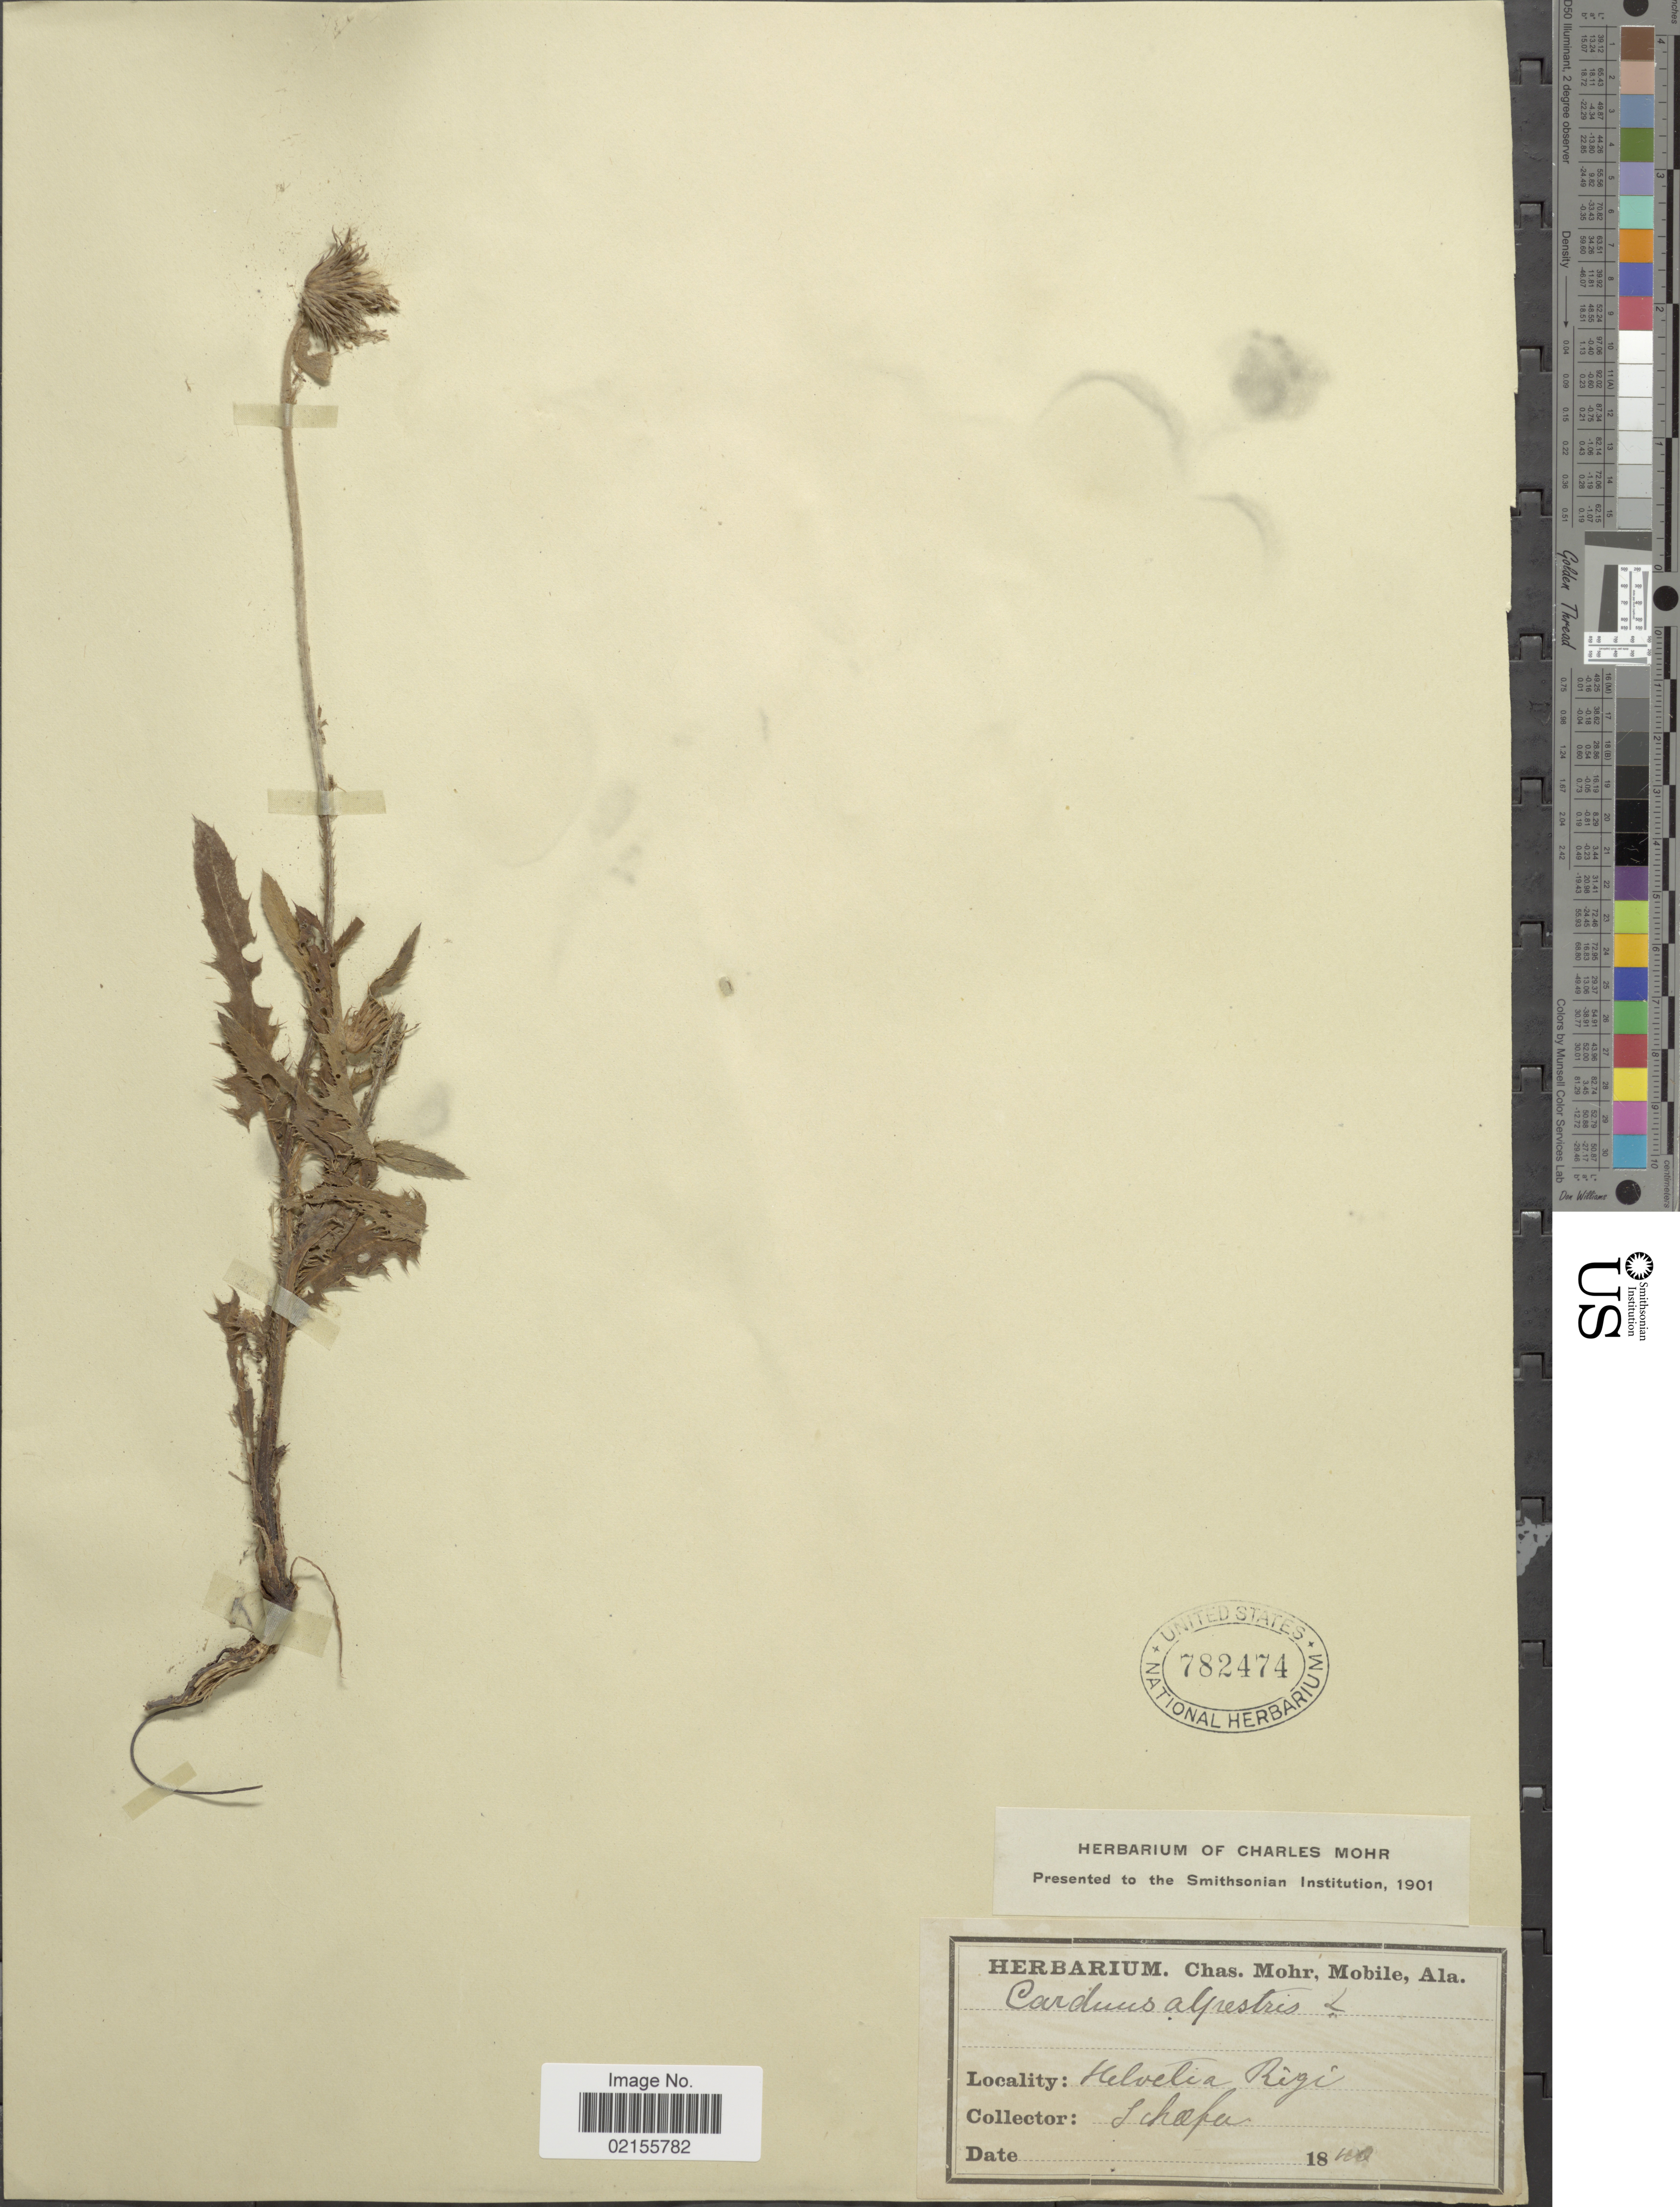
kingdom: Plantae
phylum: Tracheophyta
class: Magnoliopsida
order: Asterales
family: Asteraceae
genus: Carduus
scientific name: Carduus carduelis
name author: (L.) Gren.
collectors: Scheeper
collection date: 1840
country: Switzerland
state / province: Schwyz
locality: Helvetia. Rigi.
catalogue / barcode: US 782474